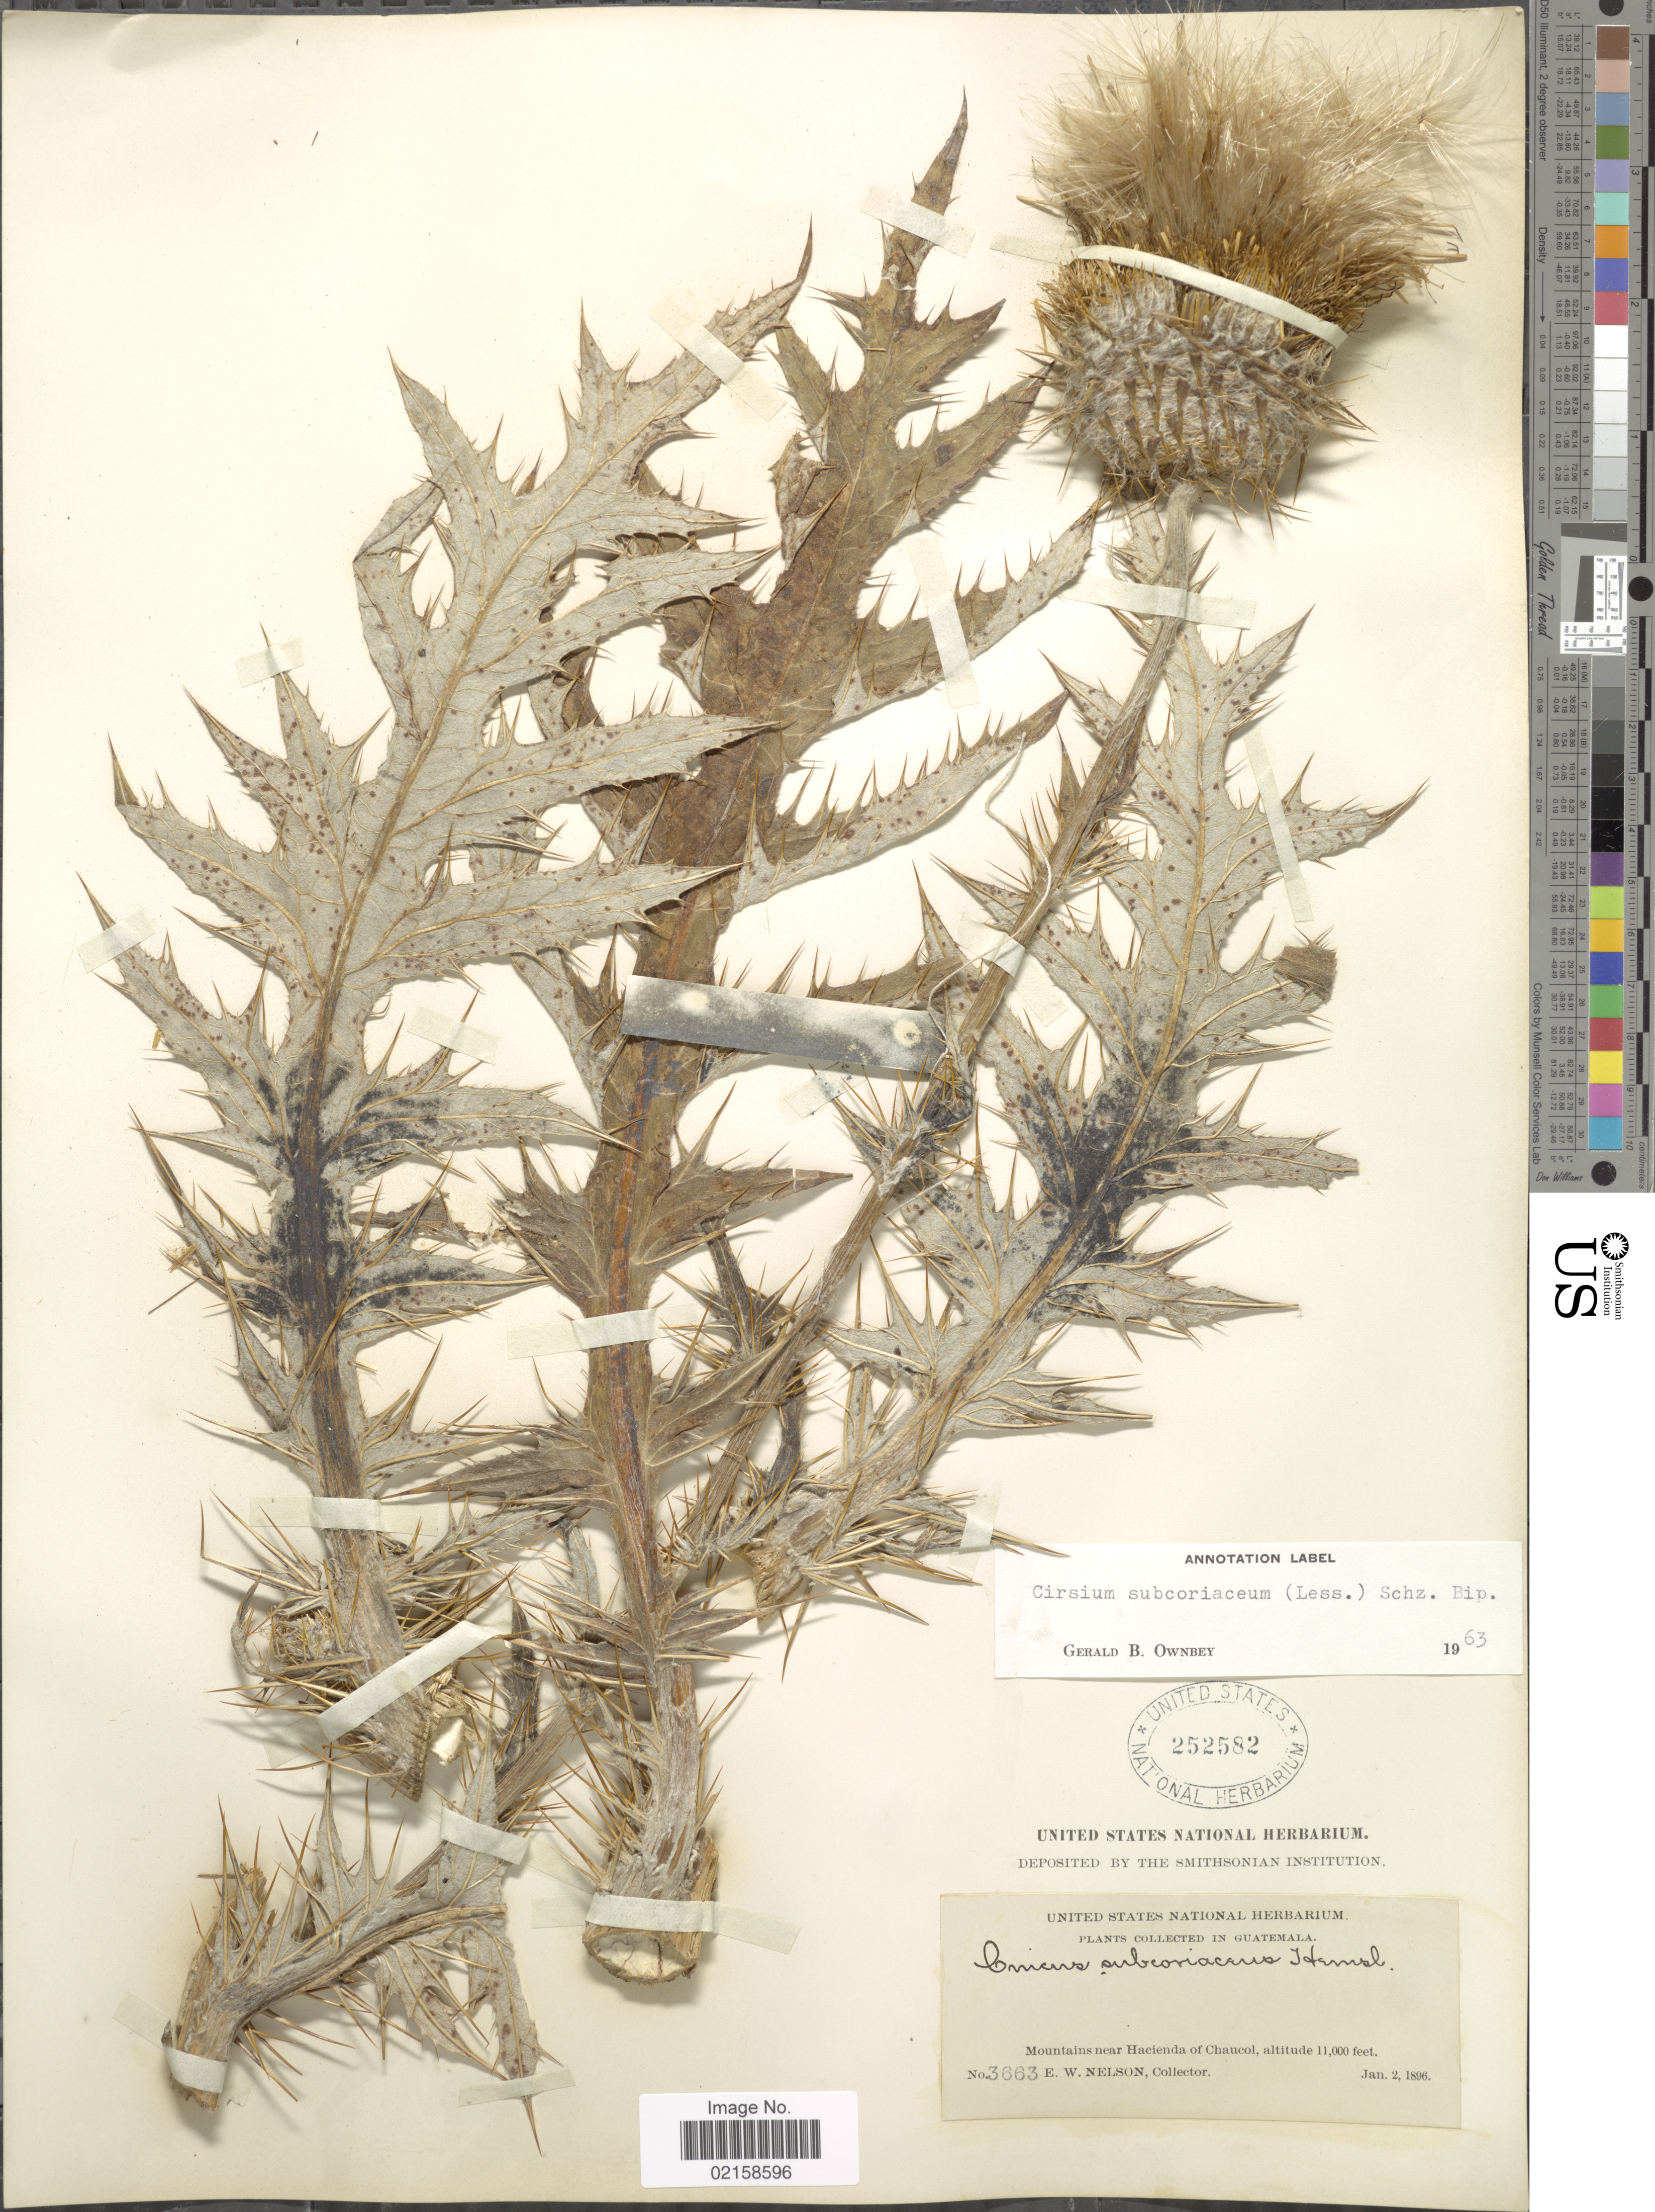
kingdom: Plantae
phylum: Tracheophyta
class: Magnoliopsida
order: Asterales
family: Asteraceae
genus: Cirsium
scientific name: Cirsium subcoriaceum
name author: (Less.) Sch. Bip.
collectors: E. W. Nelson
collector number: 3663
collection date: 1896-01-02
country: Guatemala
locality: Mountains near Hacienda of Chaucol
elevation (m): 3353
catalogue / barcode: US 252582